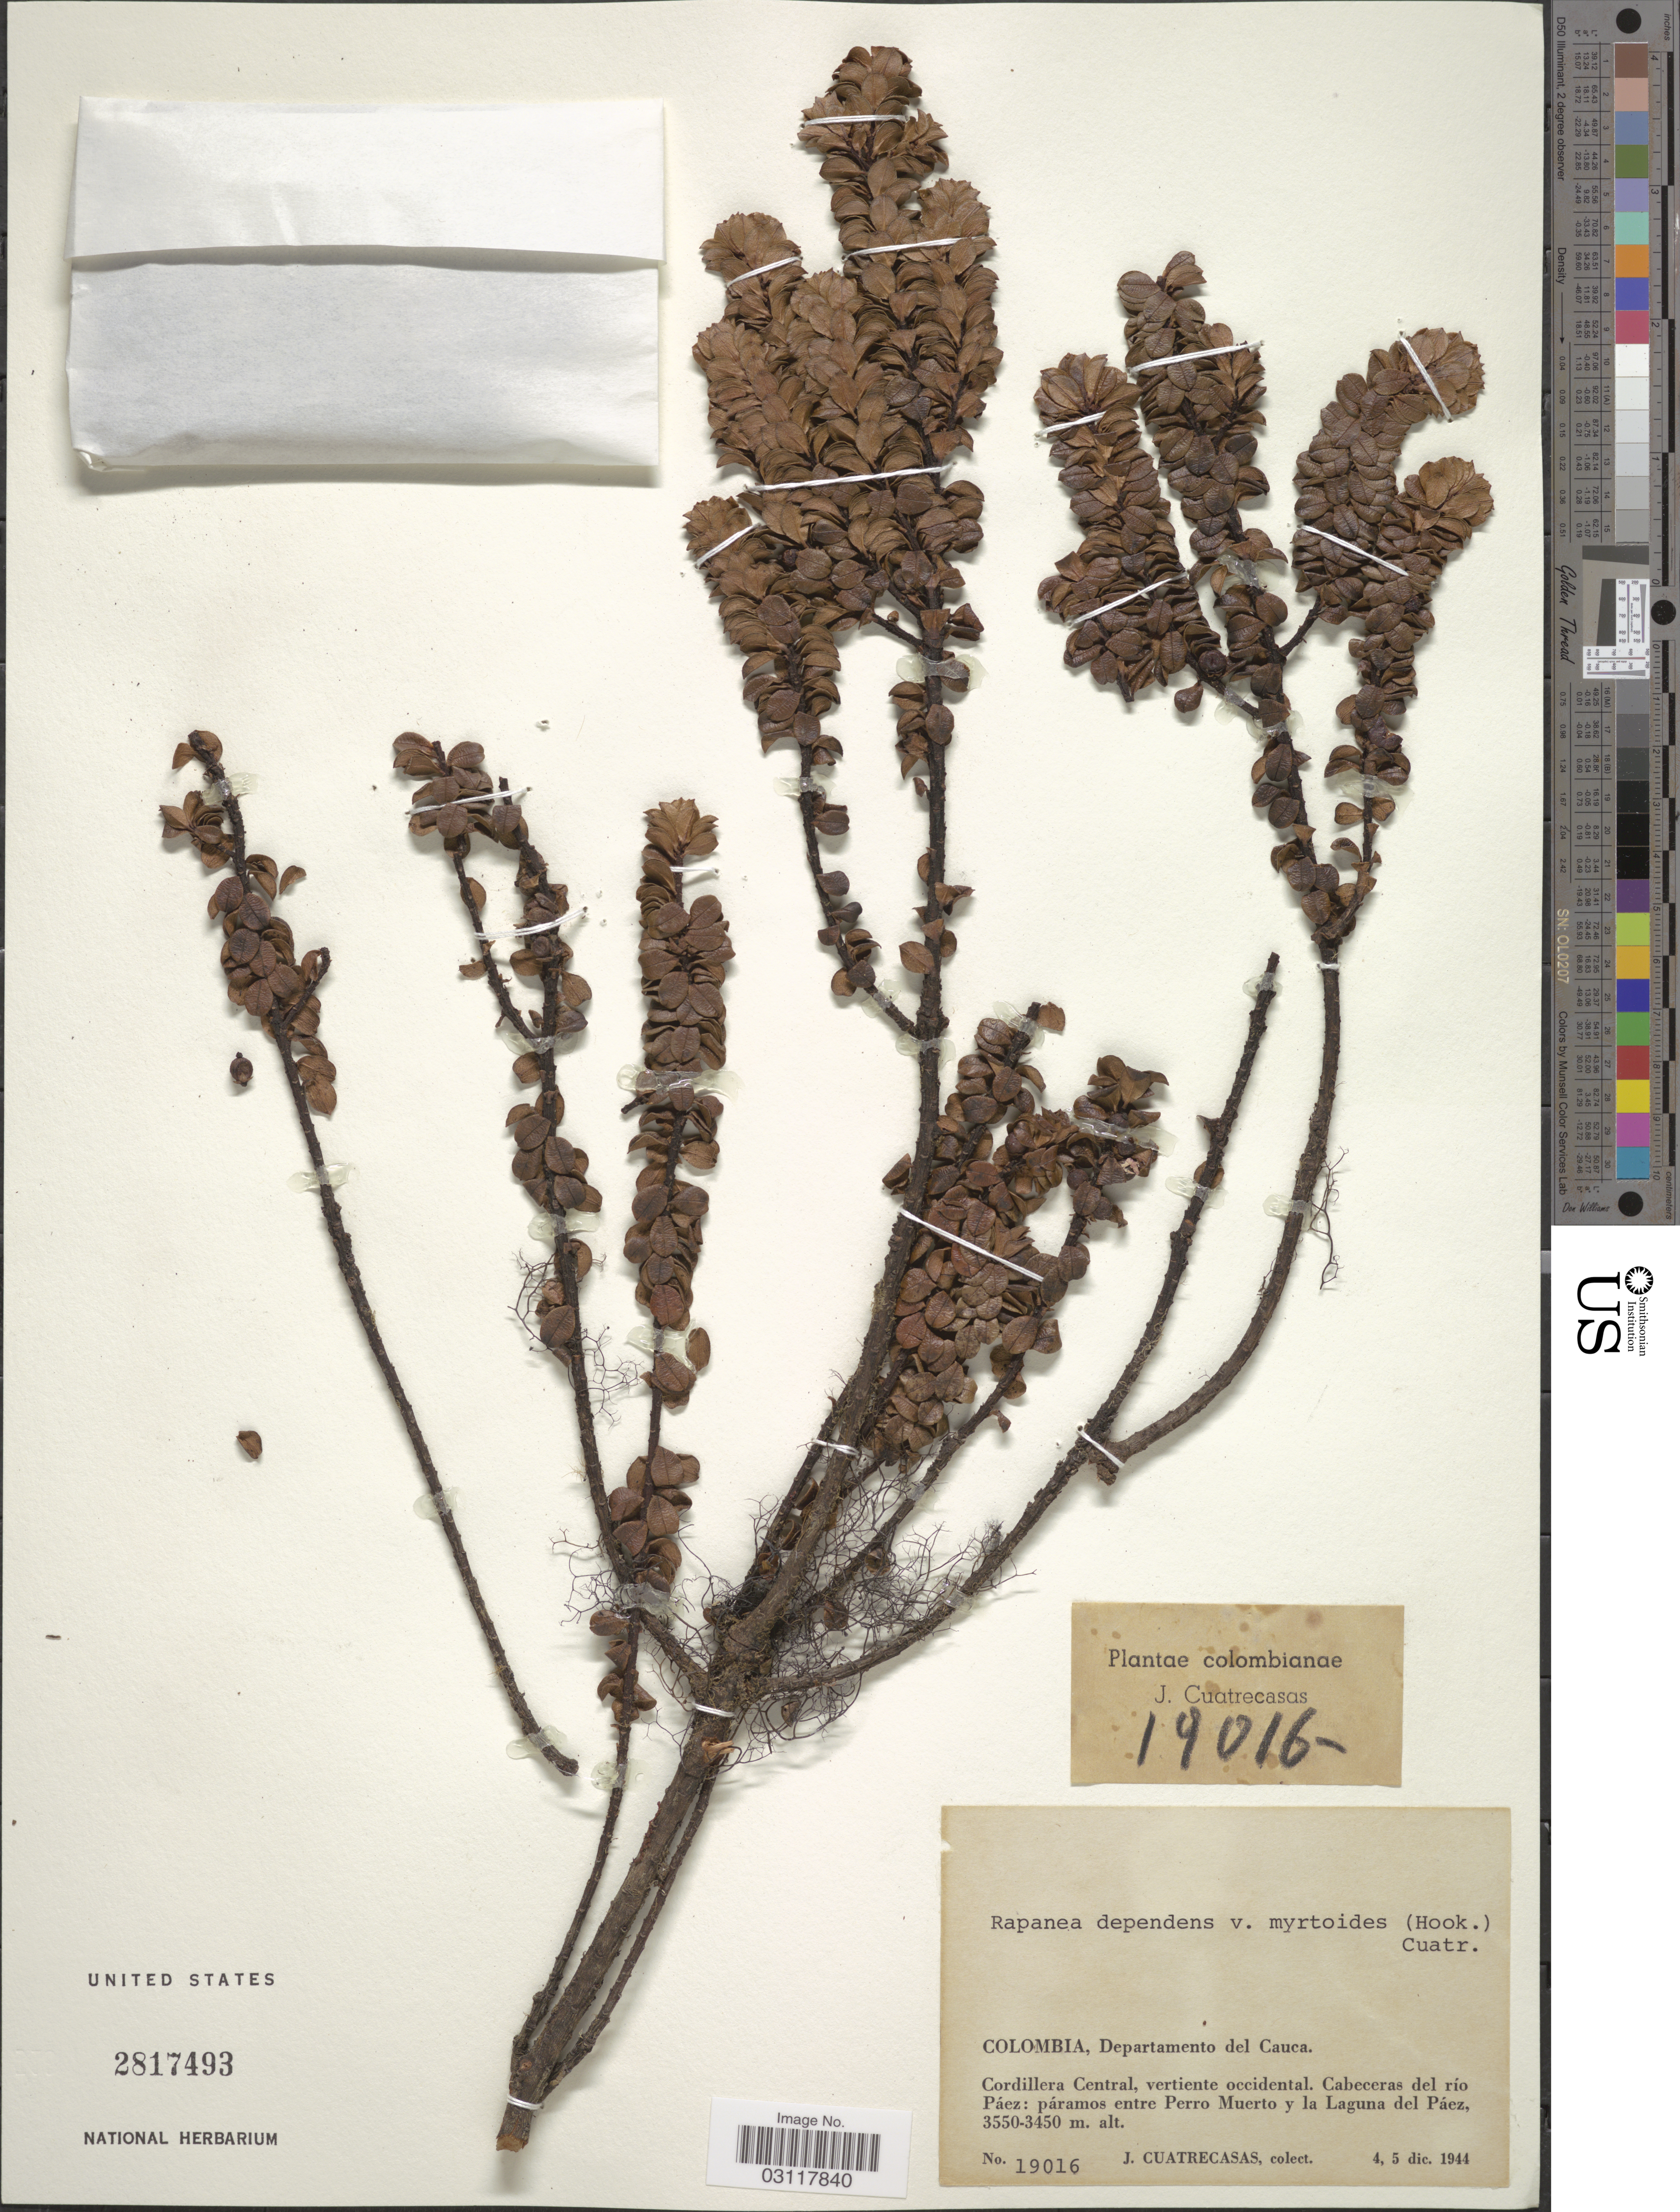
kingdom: Plantae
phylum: Tracheophyta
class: Magnoliopsida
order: Ericales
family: Primulaceae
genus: Rapanea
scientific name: Rapanea dependens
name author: (Ruiz & Pav.) Mez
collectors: J. Cuatrecasas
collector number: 19016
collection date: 1944-12-04/1944-12-05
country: Colombia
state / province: Cauca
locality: Departamento del Cauca. Cordillera Central, vertiente occidental. Cabeceras del río Páez: páramos entre Perro Muerto y la Laguna del Páez.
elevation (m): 3450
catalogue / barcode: US 2817493